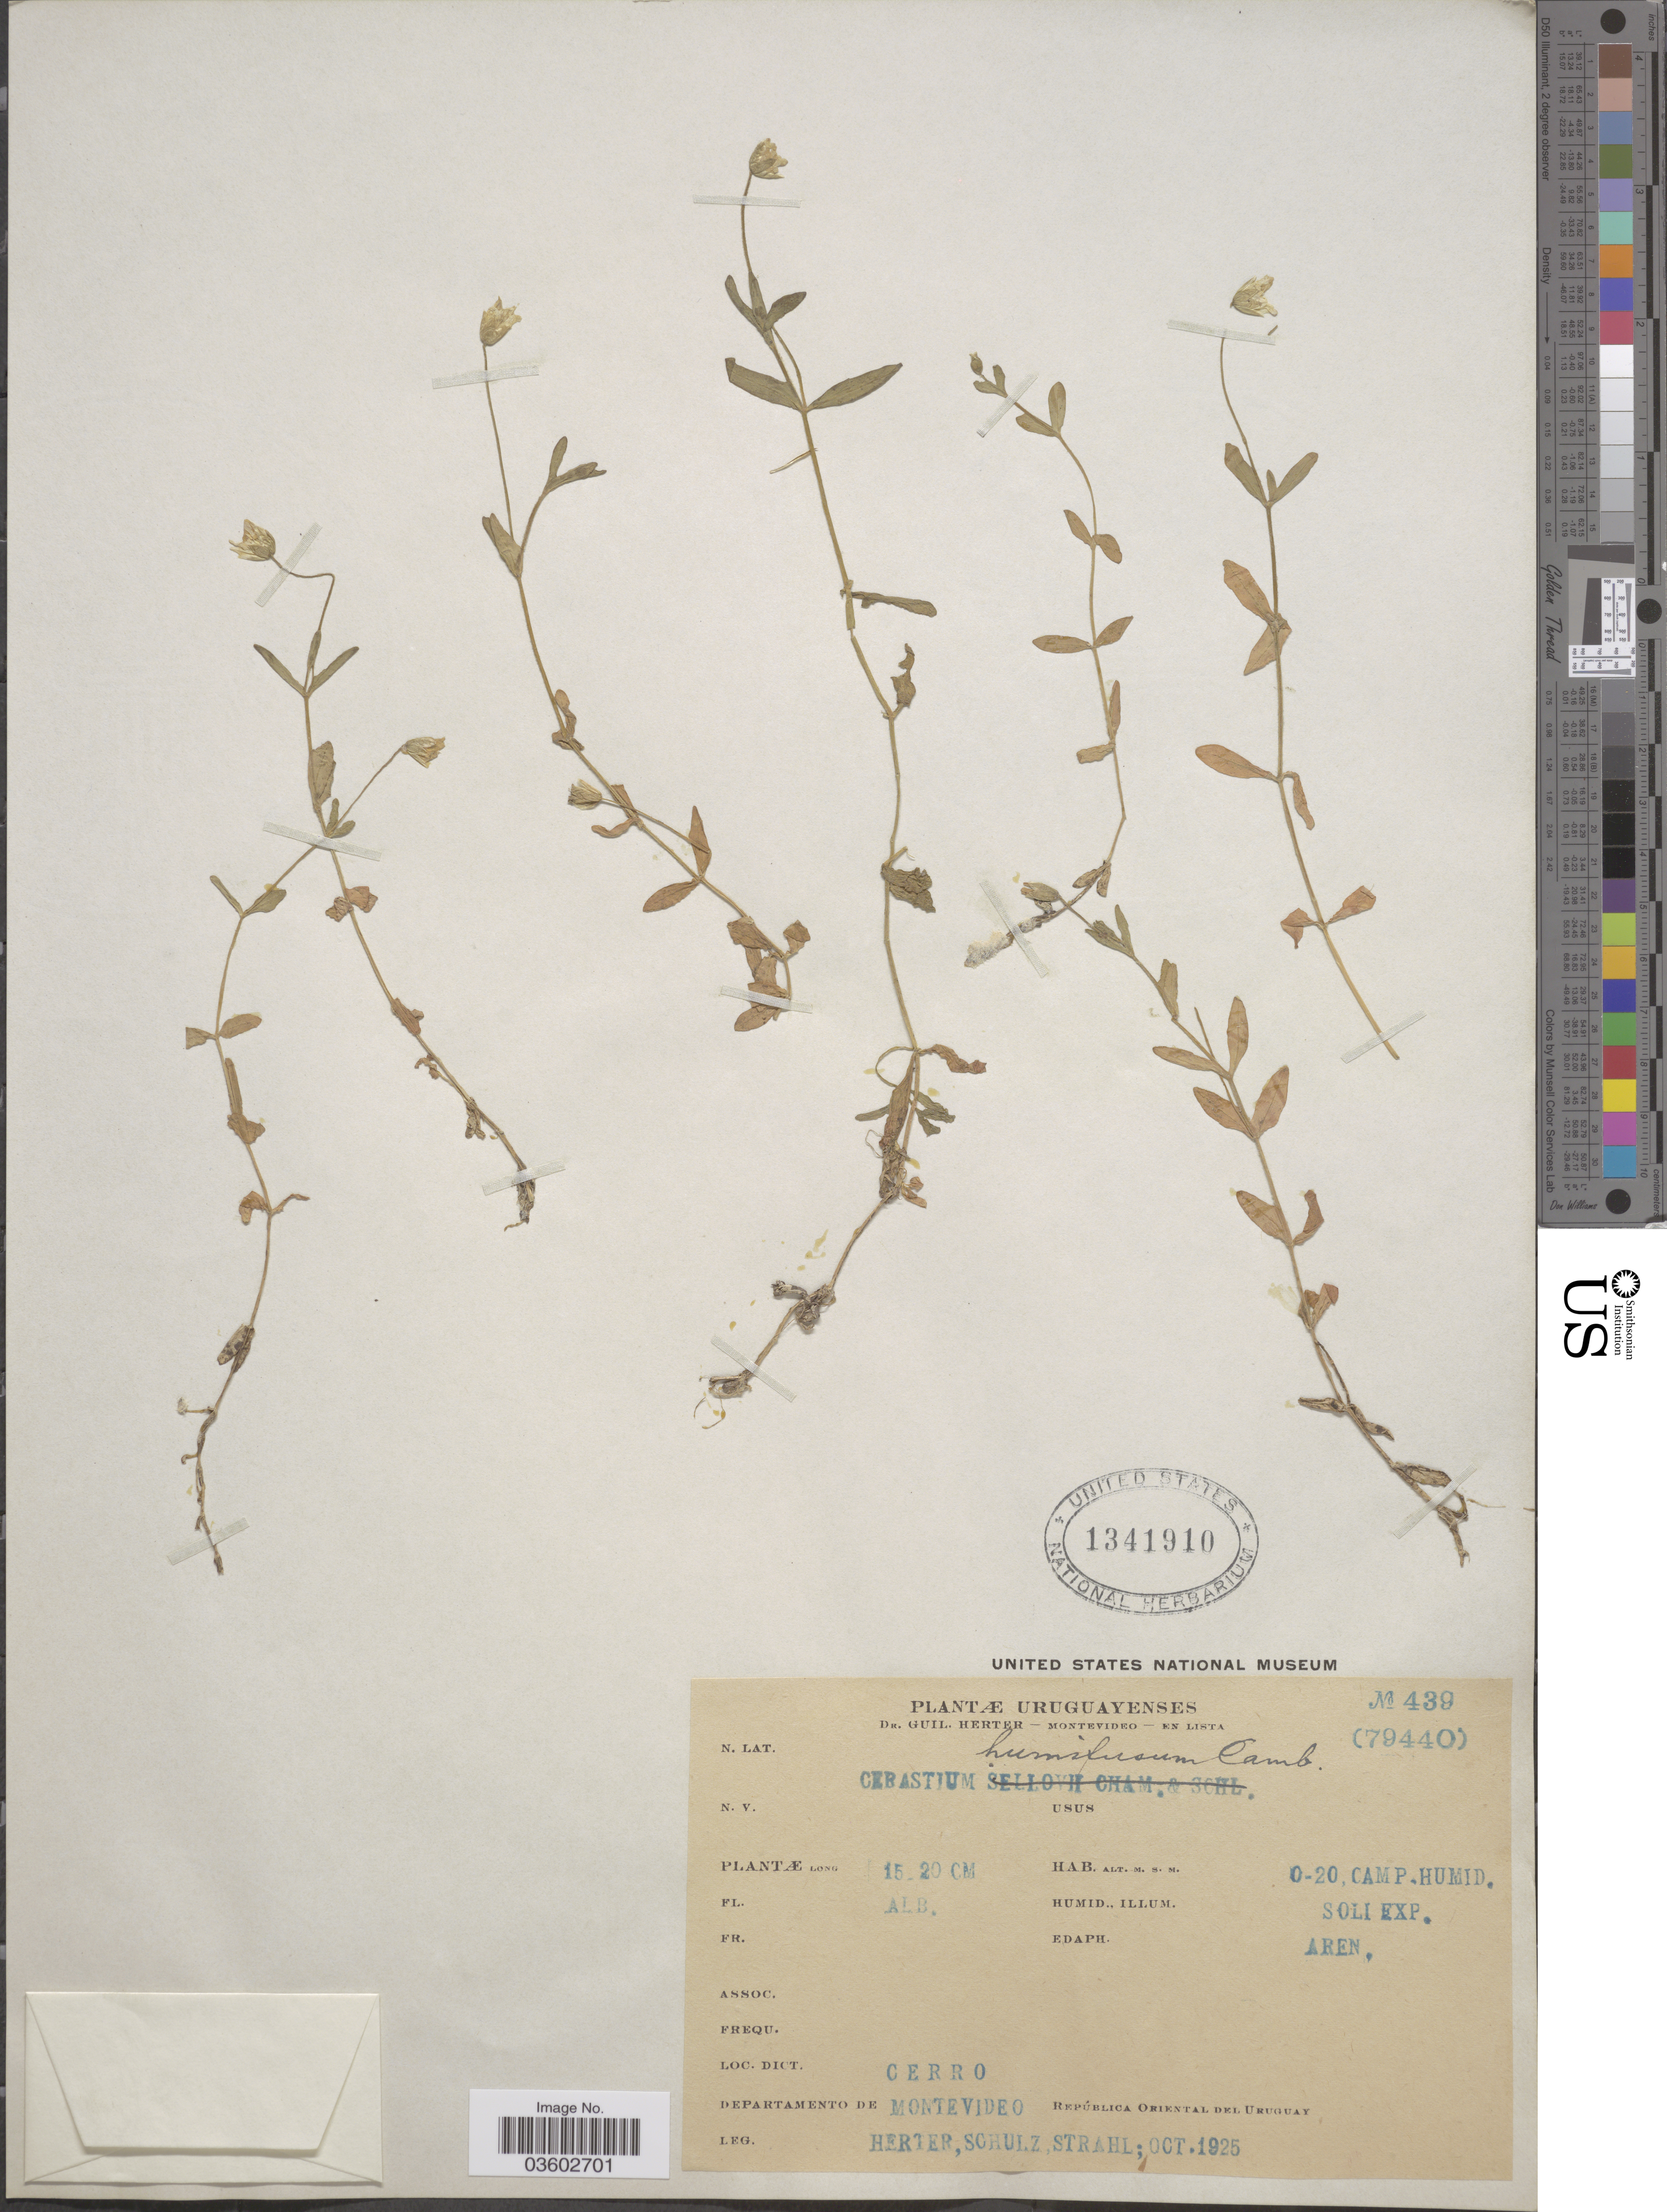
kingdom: Plantae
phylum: Tracheophyta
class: Magnoliopsida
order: Caryophyllales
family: Caryophyllaceae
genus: Cerastium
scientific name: Cerastium humifusum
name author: Cambess. ex A. St.-Hil.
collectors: G. Herter, Schulz, -- & -. Strahl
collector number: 439/(79440)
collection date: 1925-10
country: Uruguay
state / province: Montevideo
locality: Cerro. Departemento de Montevideo.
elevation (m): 0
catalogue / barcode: US 1341910